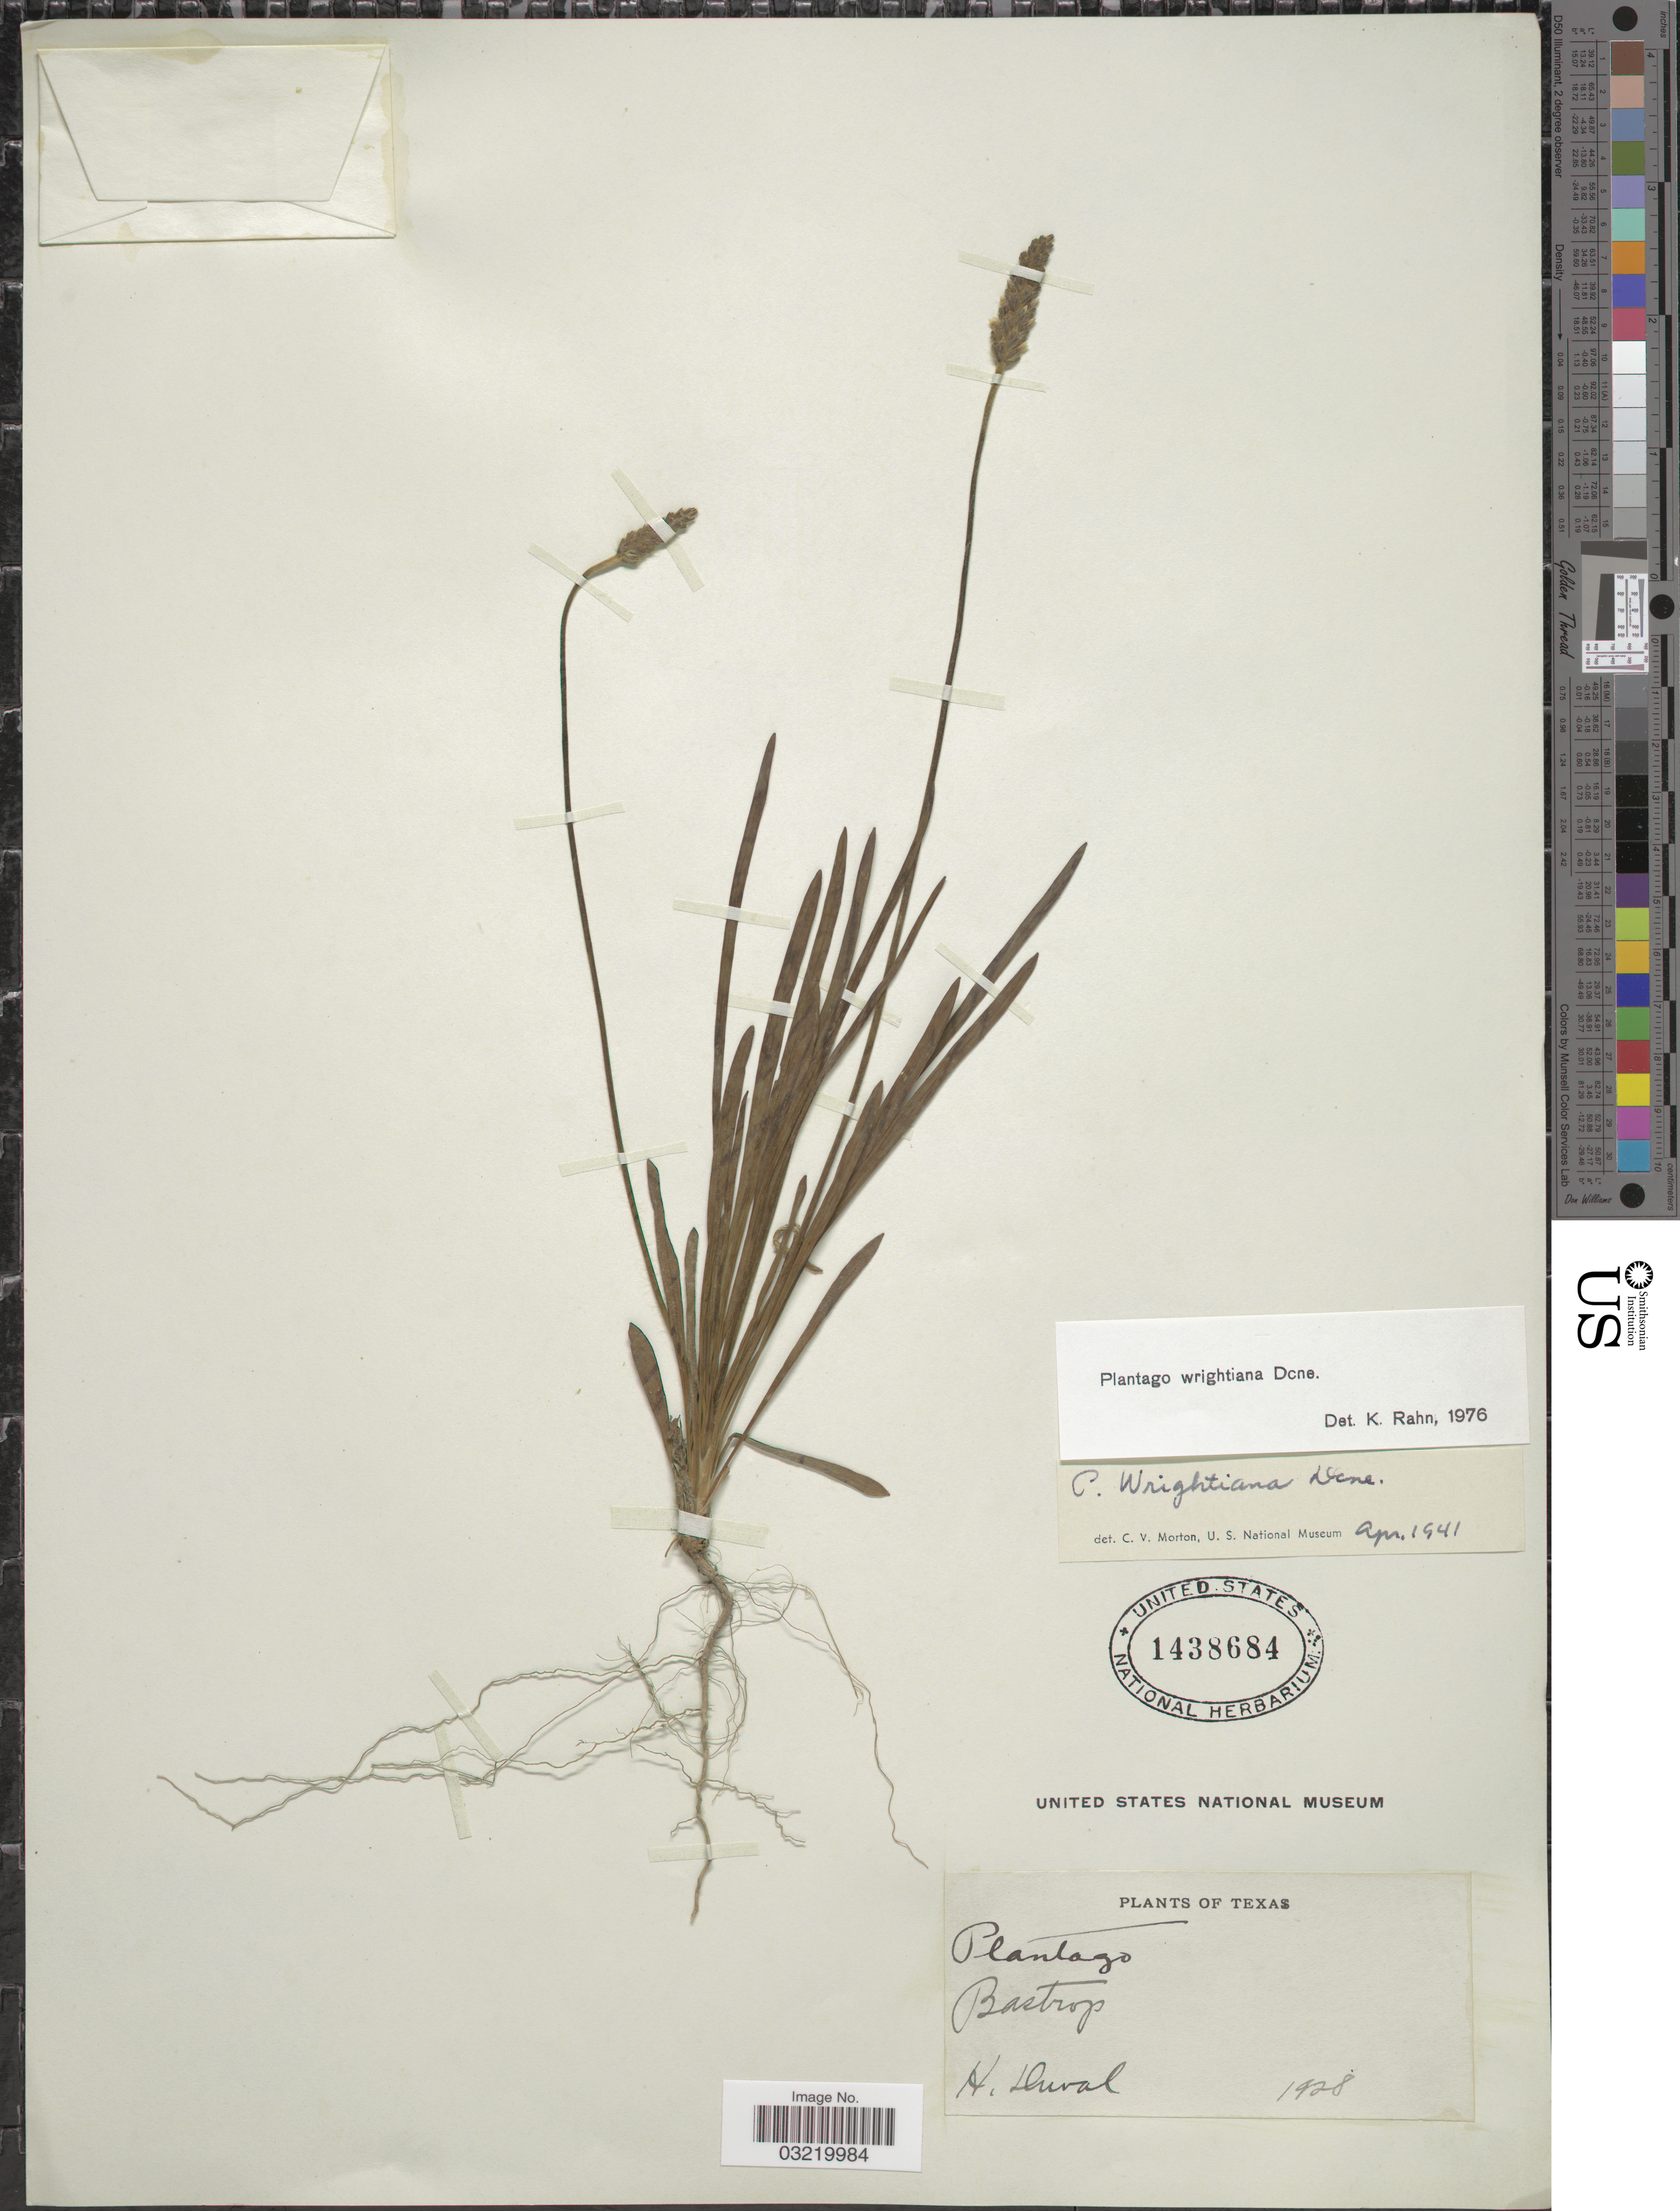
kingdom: Plantae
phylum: Tracheophyta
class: Magnoliopsida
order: Lamiales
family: Plantaginaceae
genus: Plantago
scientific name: Plantago wrightiana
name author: Decne. ex A. DC.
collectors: H. Duval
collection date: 1928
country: United States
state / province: Texas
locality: Bastrop.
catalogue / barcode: US 1438684